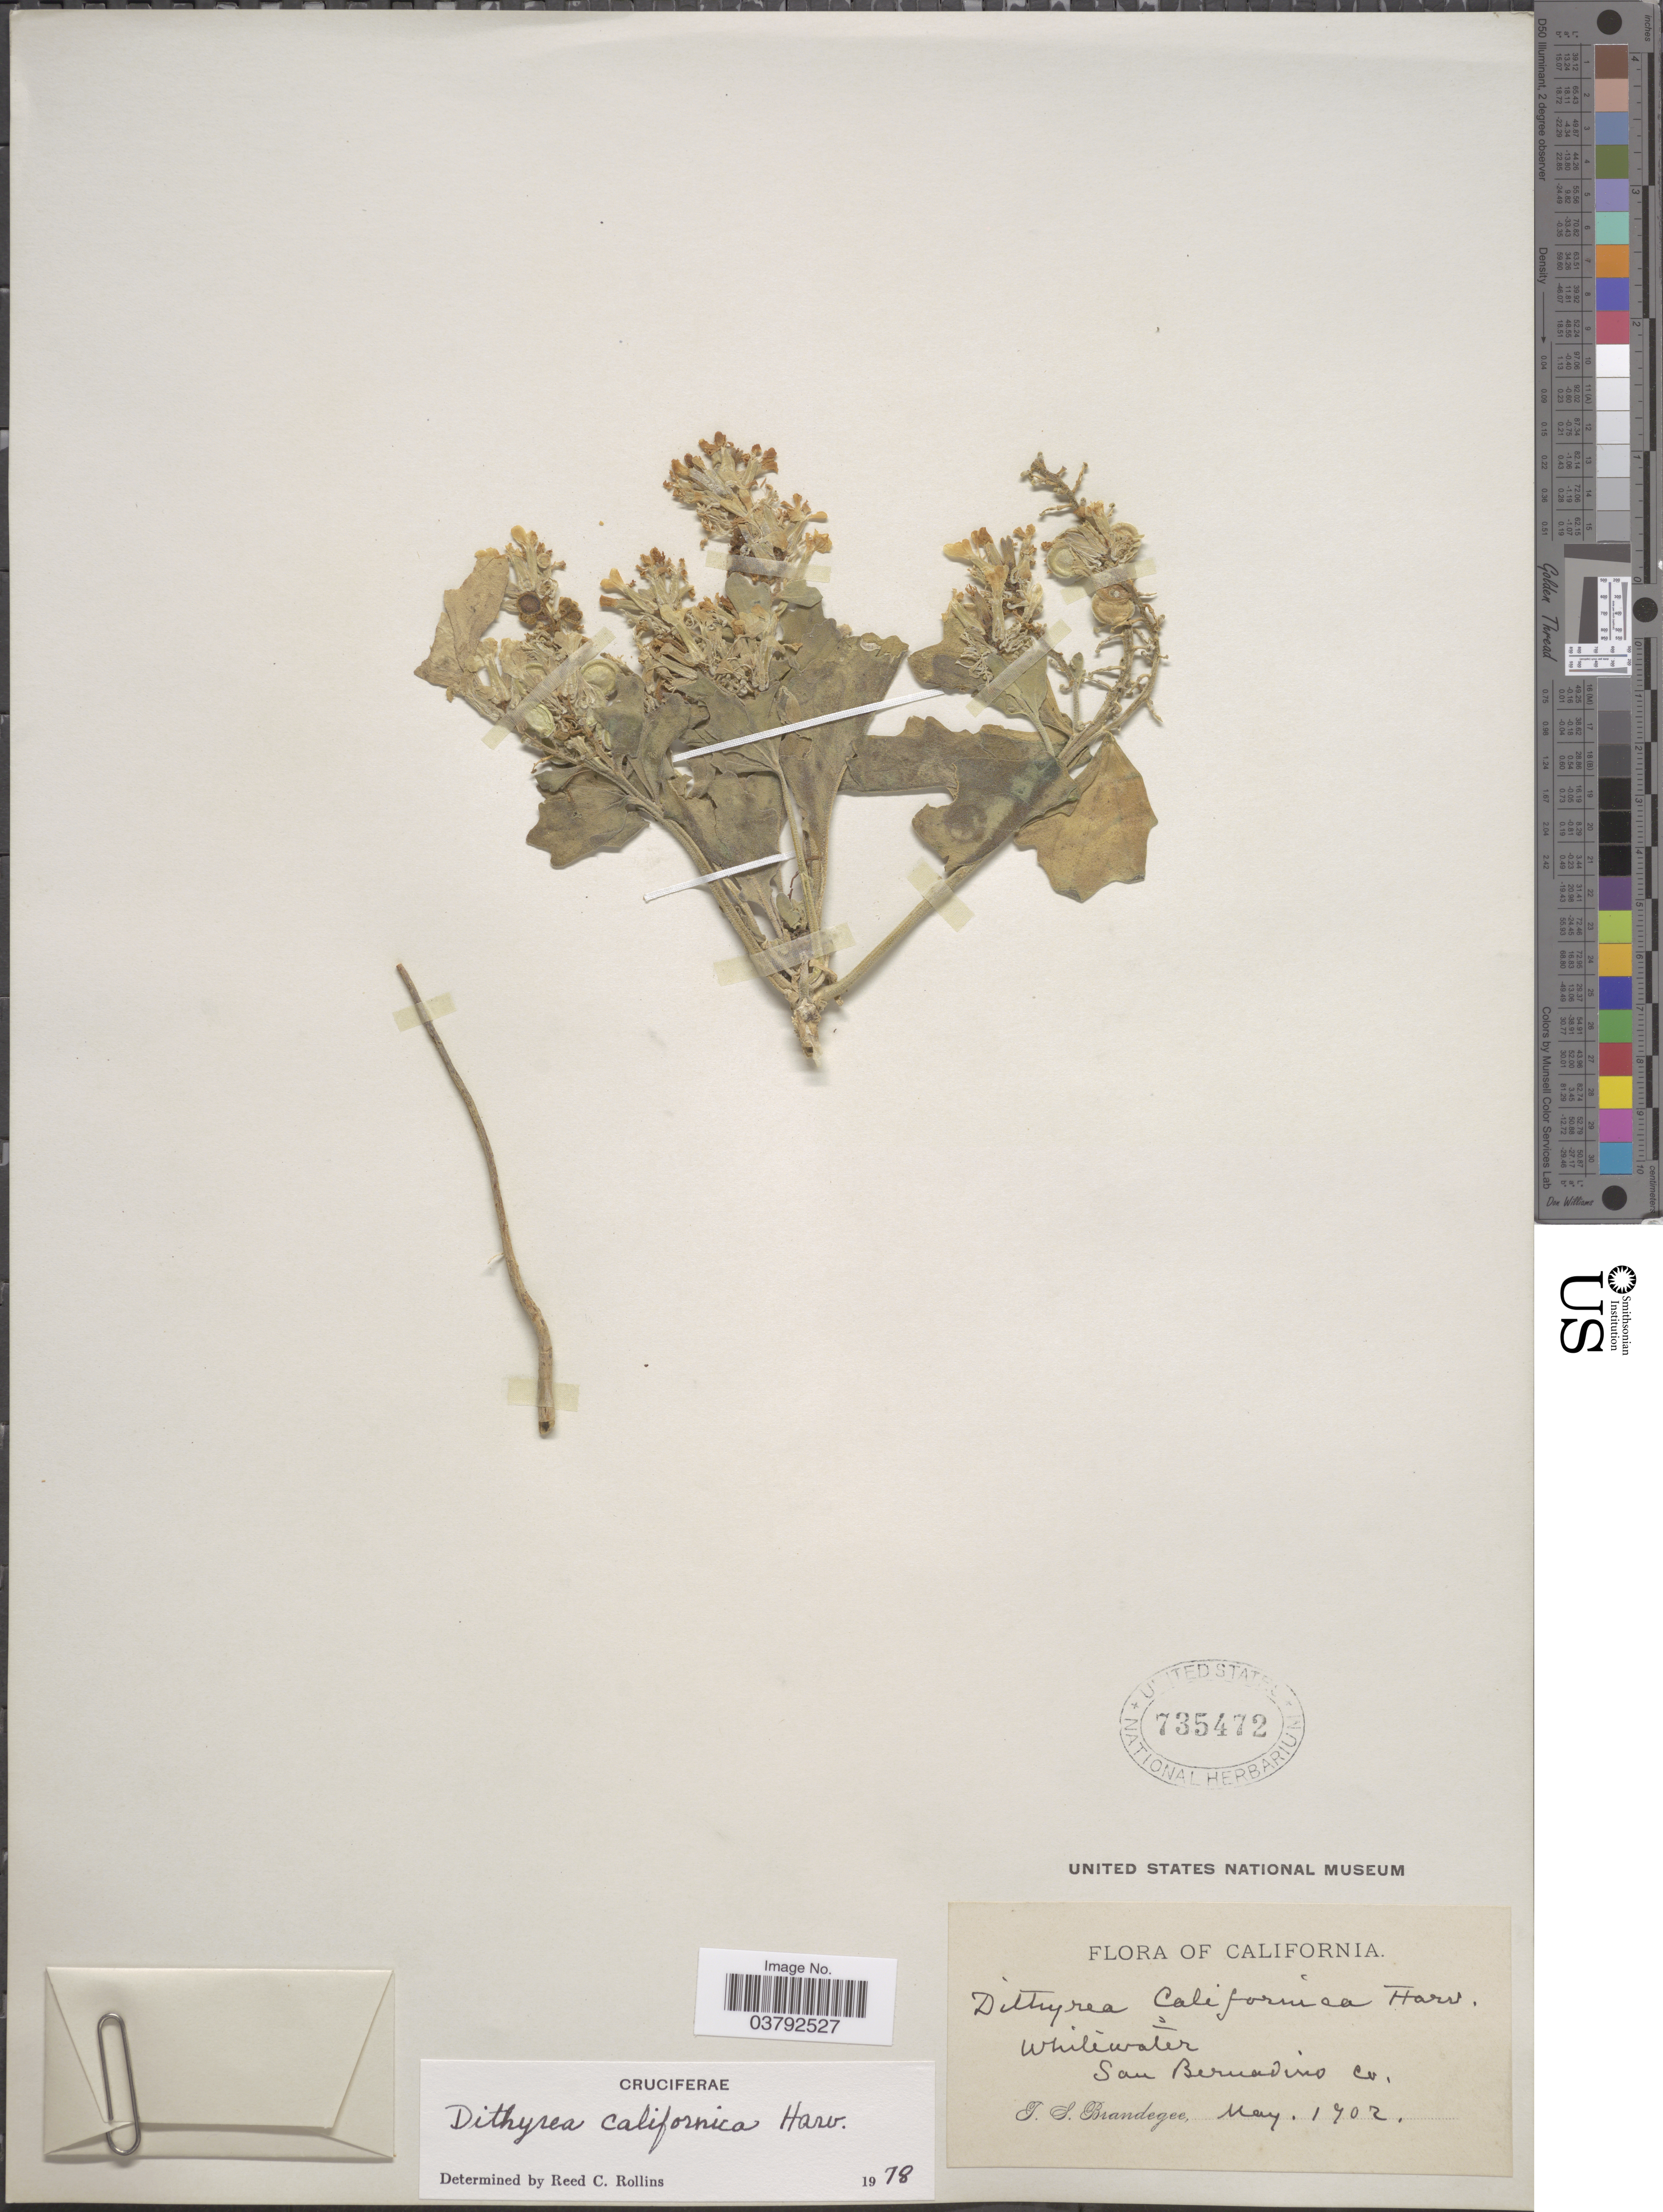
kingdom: Plantae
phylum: Tracheophyta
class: Magnoliopsida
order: Brassicales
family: Brassicaceae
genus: Dithyrea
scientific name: Dithyrea californica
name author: Harv.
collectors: T. S. Brandegee (herbarium)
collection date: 1902-05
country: United States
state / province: California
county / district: San Bernardino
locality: Whitewater, San Bernardino Co.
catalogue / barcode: US 735472